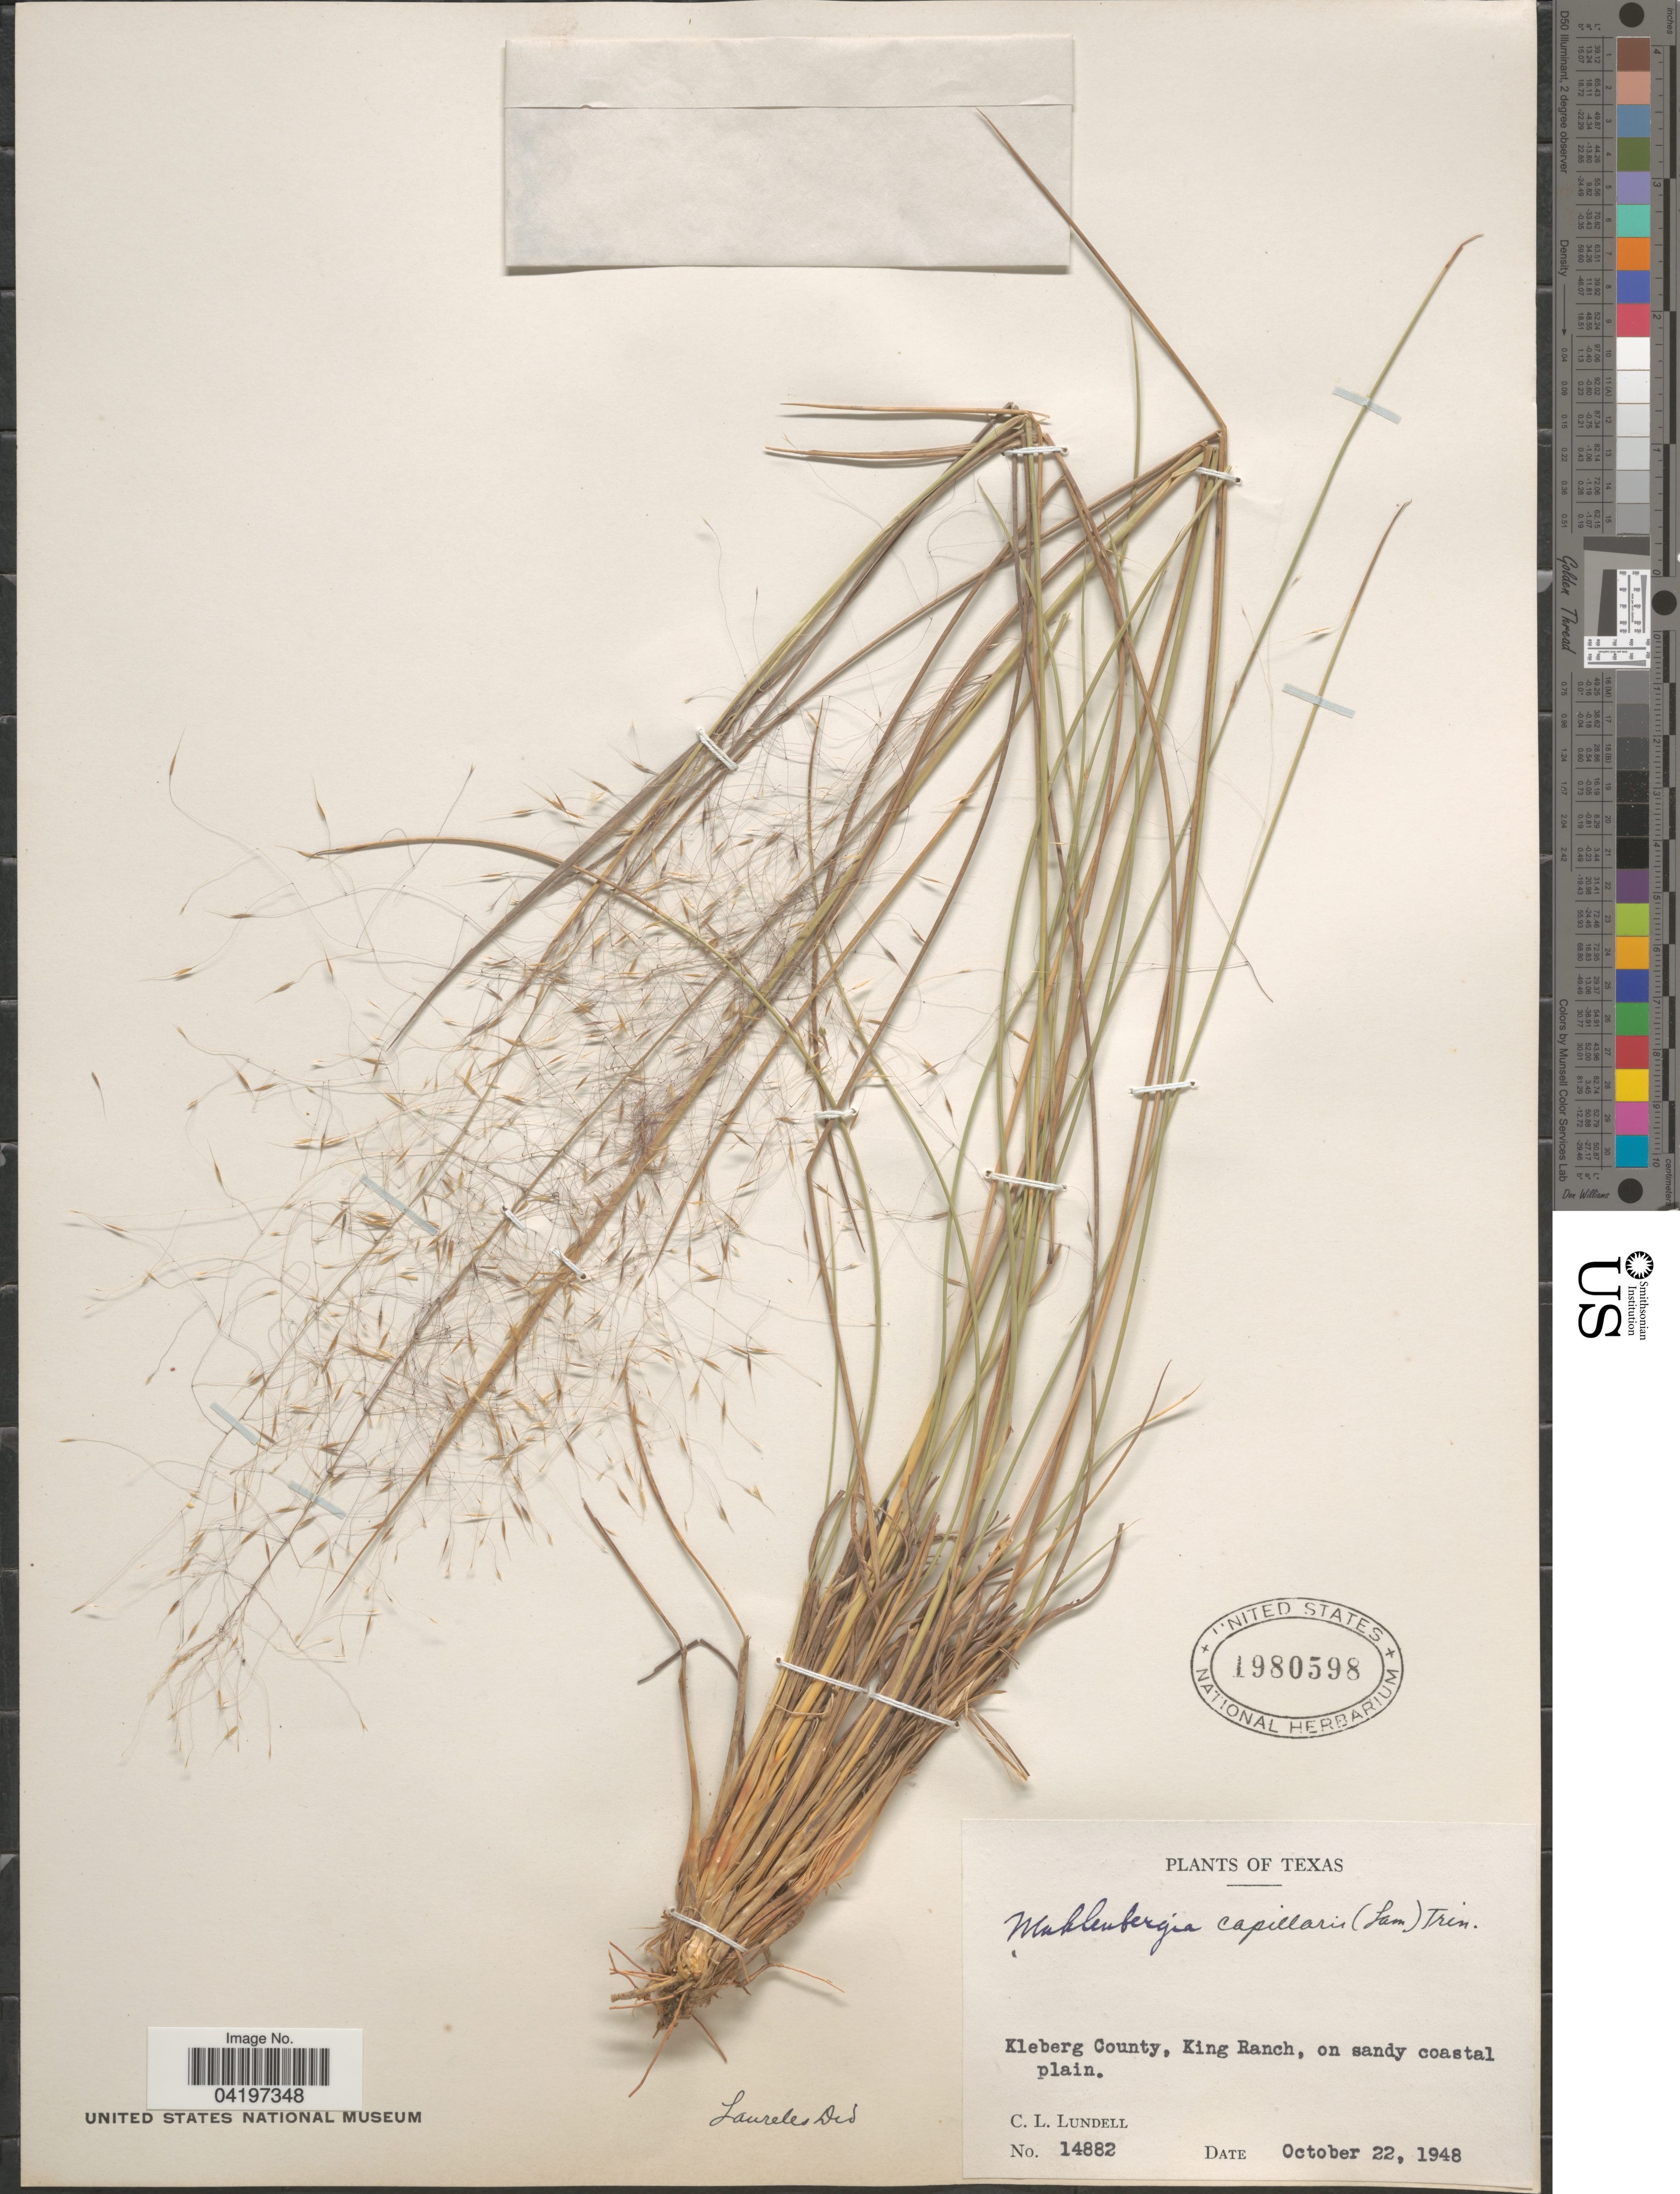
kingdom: Plantae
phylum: Tracheophyta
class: Liliopsida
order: Poales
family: Poaceae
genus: Muhlenbergia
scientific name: Muhlenbergia sericea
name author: (Michx.) P.M. Peterson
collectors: C. L. Lundell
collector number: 14882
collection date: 1948-10-22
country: United States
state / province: Texas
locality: Kleberg County, King Ranch. Laureles Div.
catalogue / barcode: US 1980598